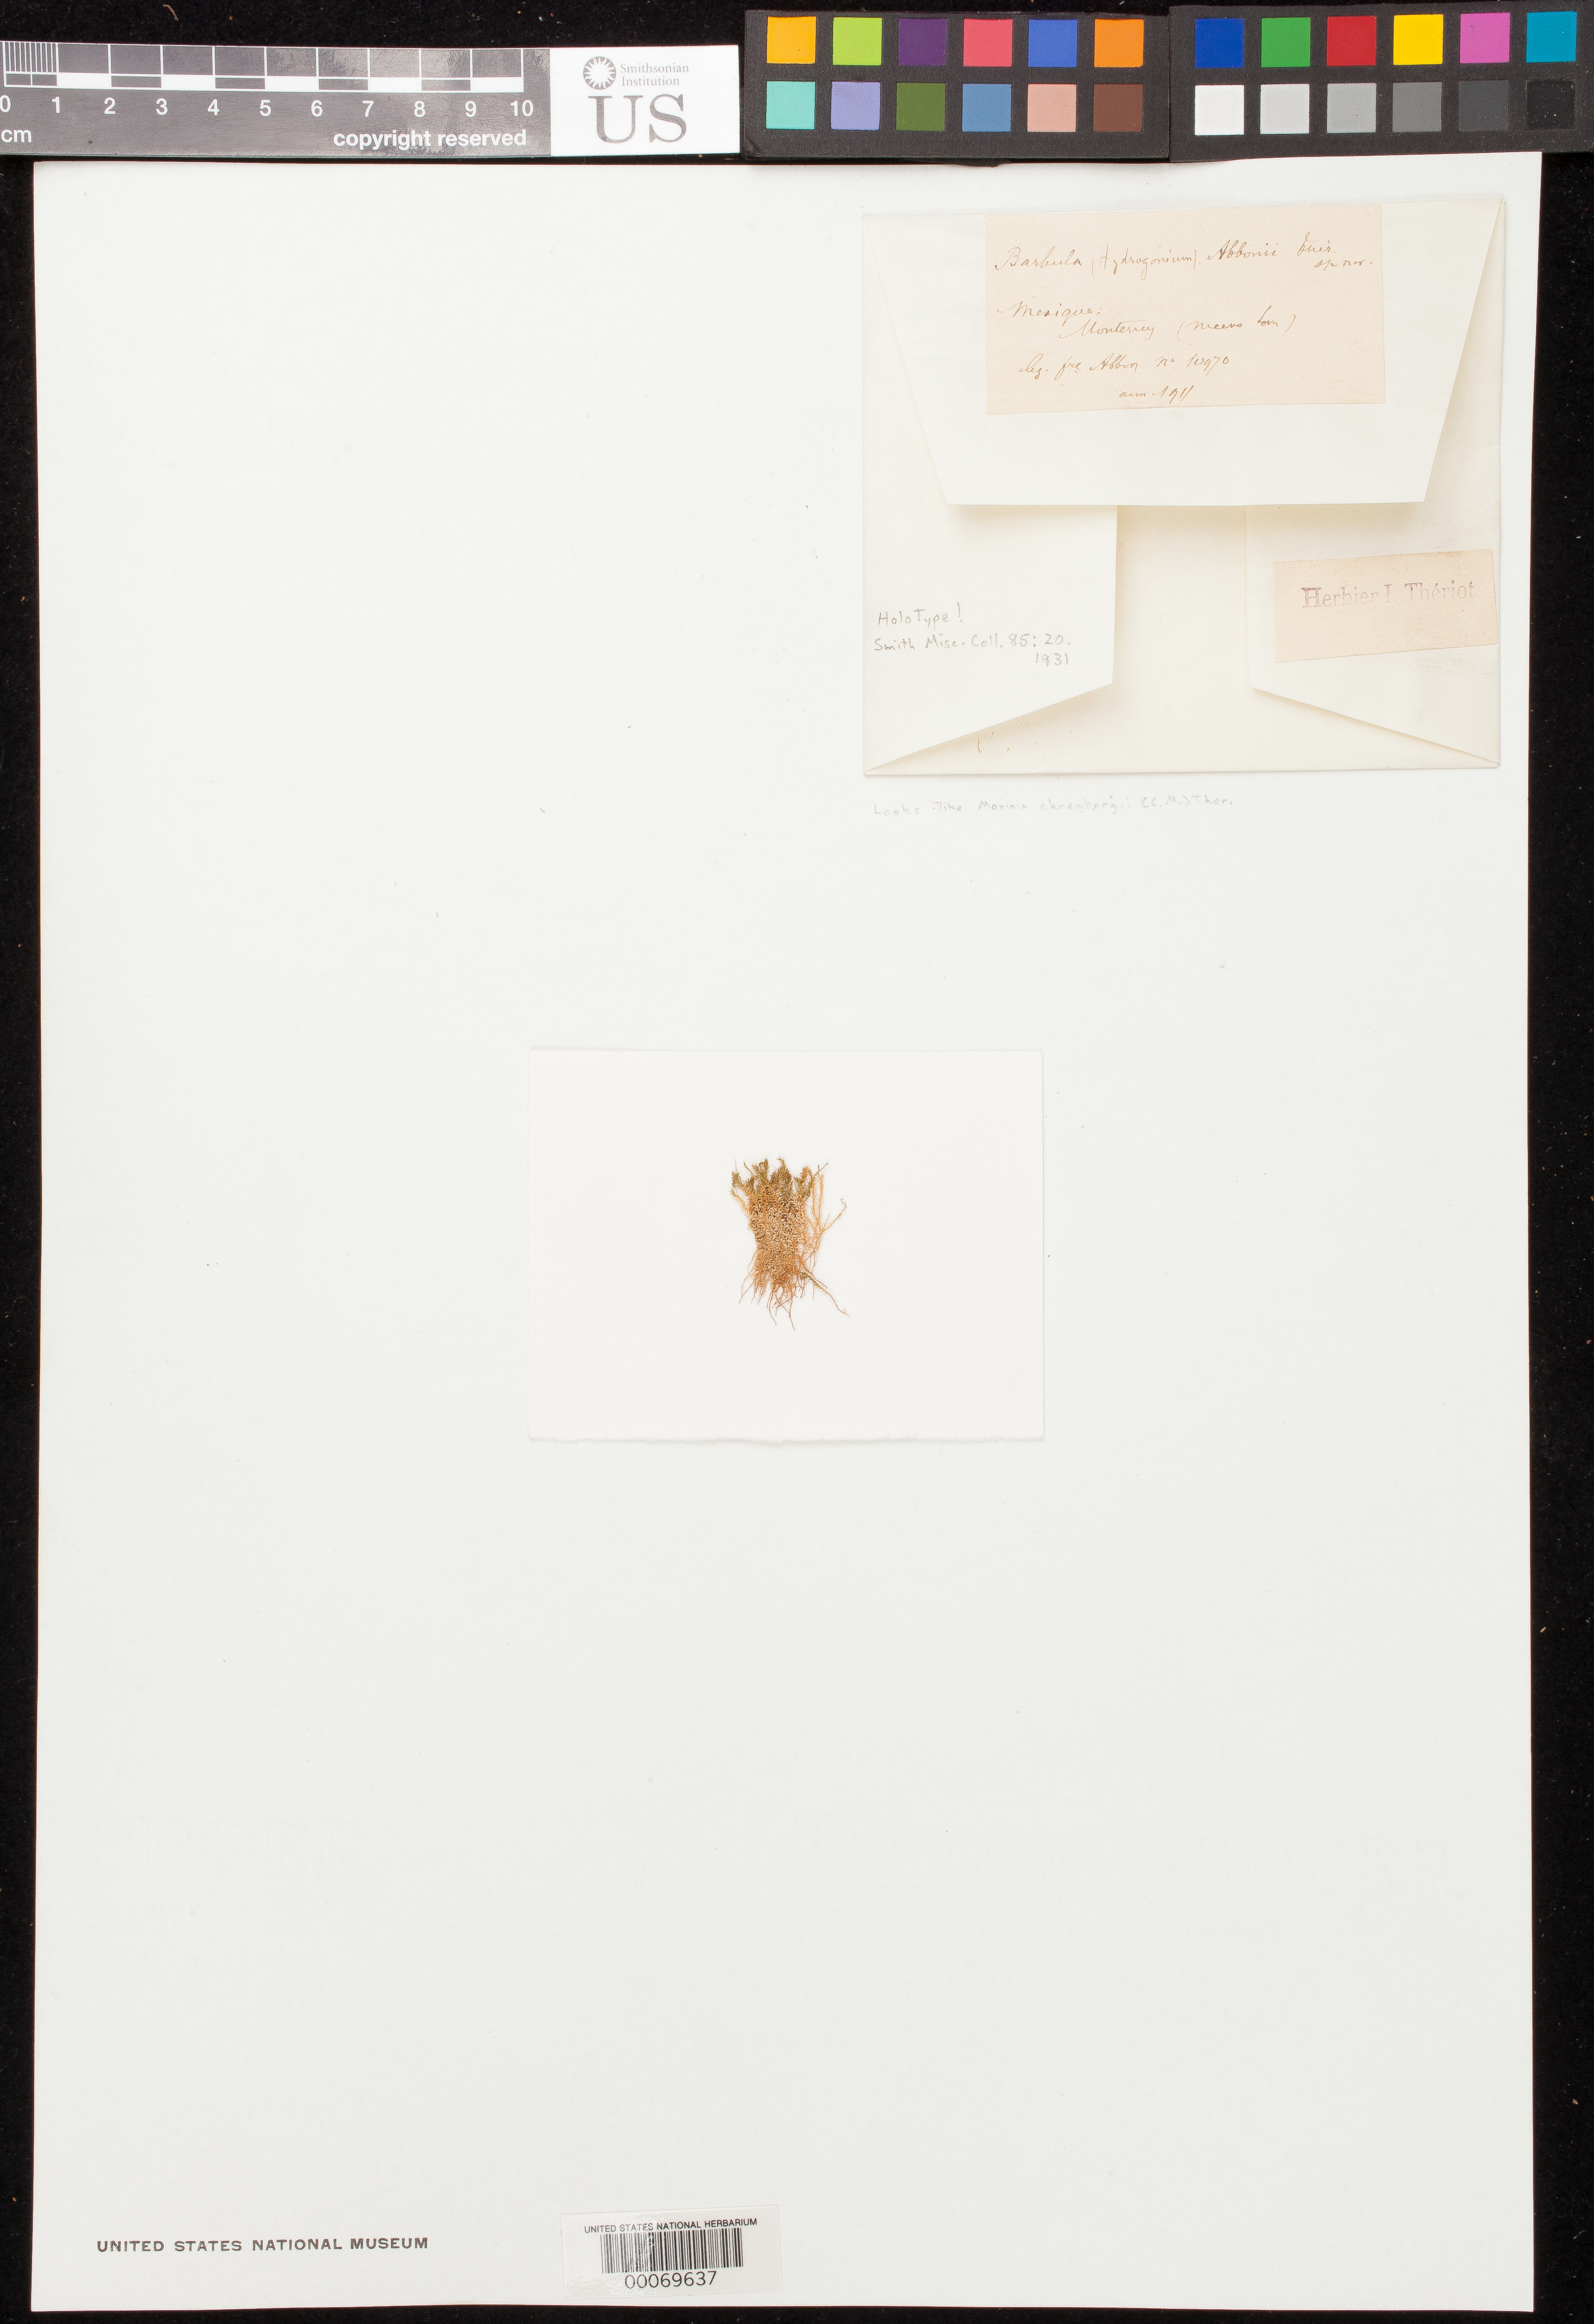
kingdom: Plantae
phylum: Bryophyta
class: Bryopsida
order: Pottiales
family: Pottiaceae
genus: Barbula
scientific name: Barbula abbonii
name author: Thér.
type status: Holotype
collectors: Bro. Abbon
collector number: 10970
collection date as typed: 1911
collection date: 1911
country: Mexico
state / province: Nuevo León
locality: Monterrey.